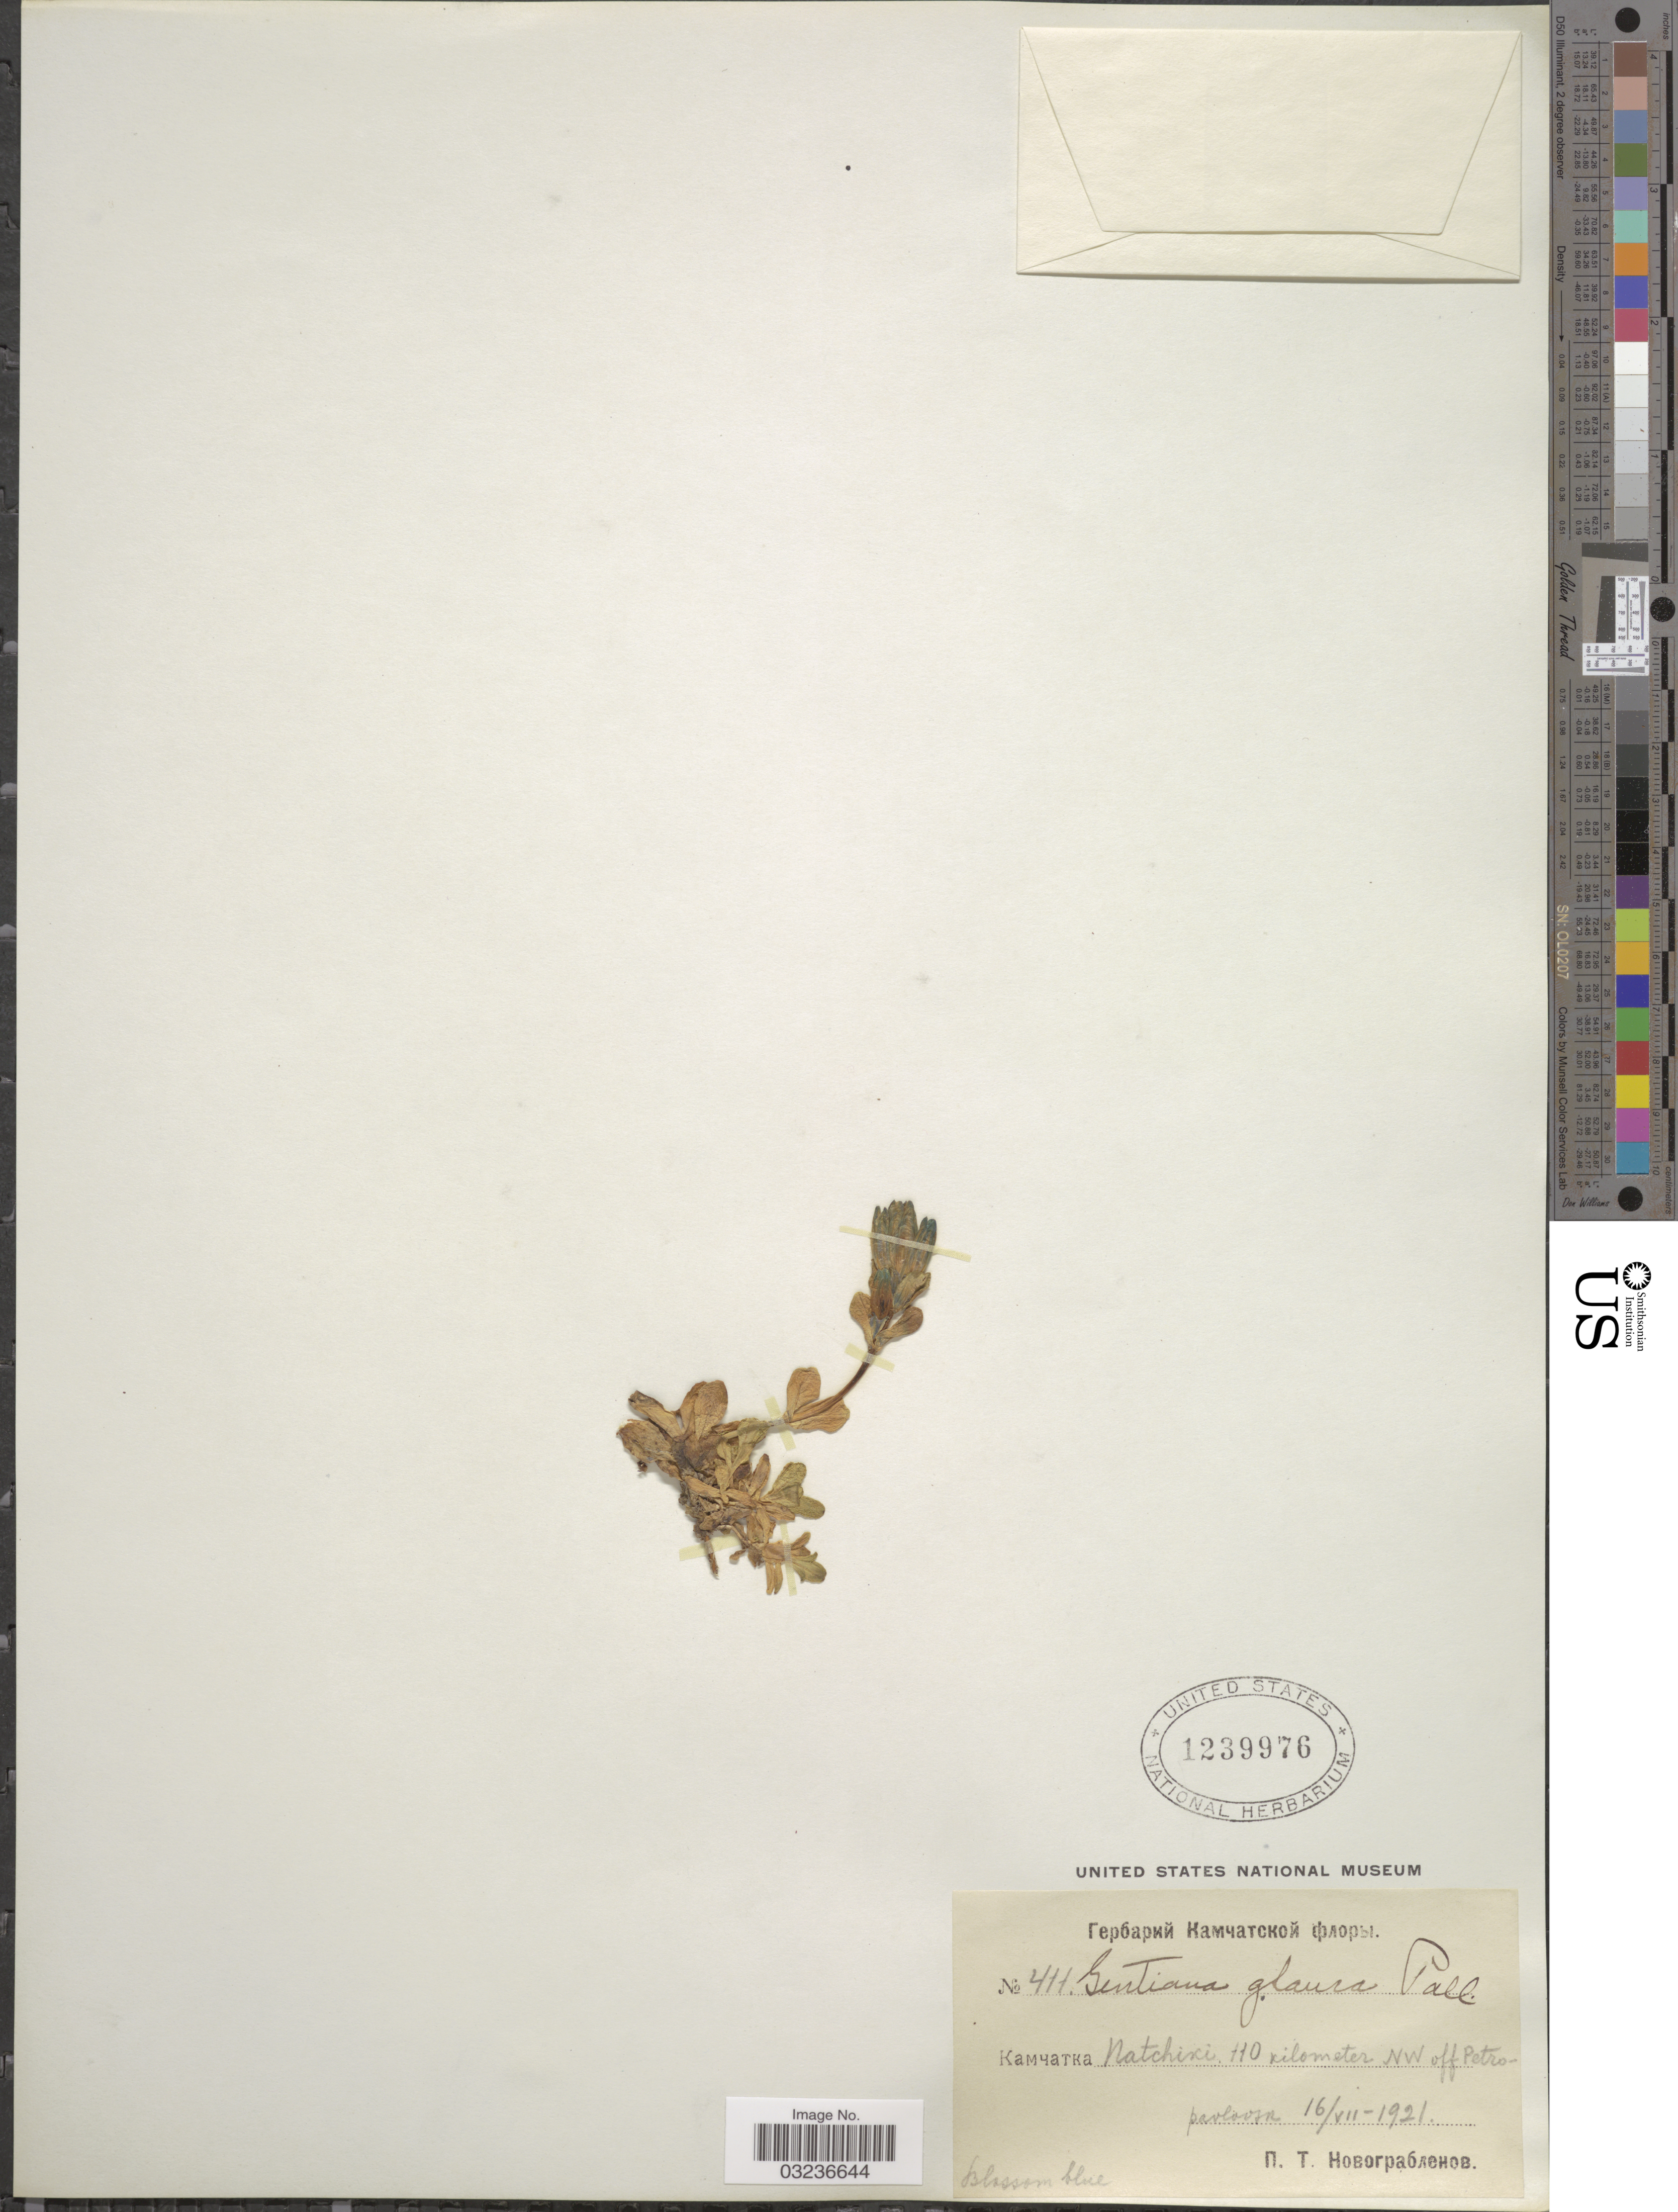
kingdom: Plantae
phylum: Tracheophyta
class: Magnoliopsida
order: Gentianales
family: Gentianaceae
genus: Gentiana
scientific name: Gentiana glauca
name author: Pall.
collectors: P. Novograblenov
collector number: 411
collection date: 1921-07-16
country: Russian Federation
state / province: Kamchatka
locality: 110 km NW of Petropavlovsk-Kamchatskiy.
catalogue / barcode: US 1239976